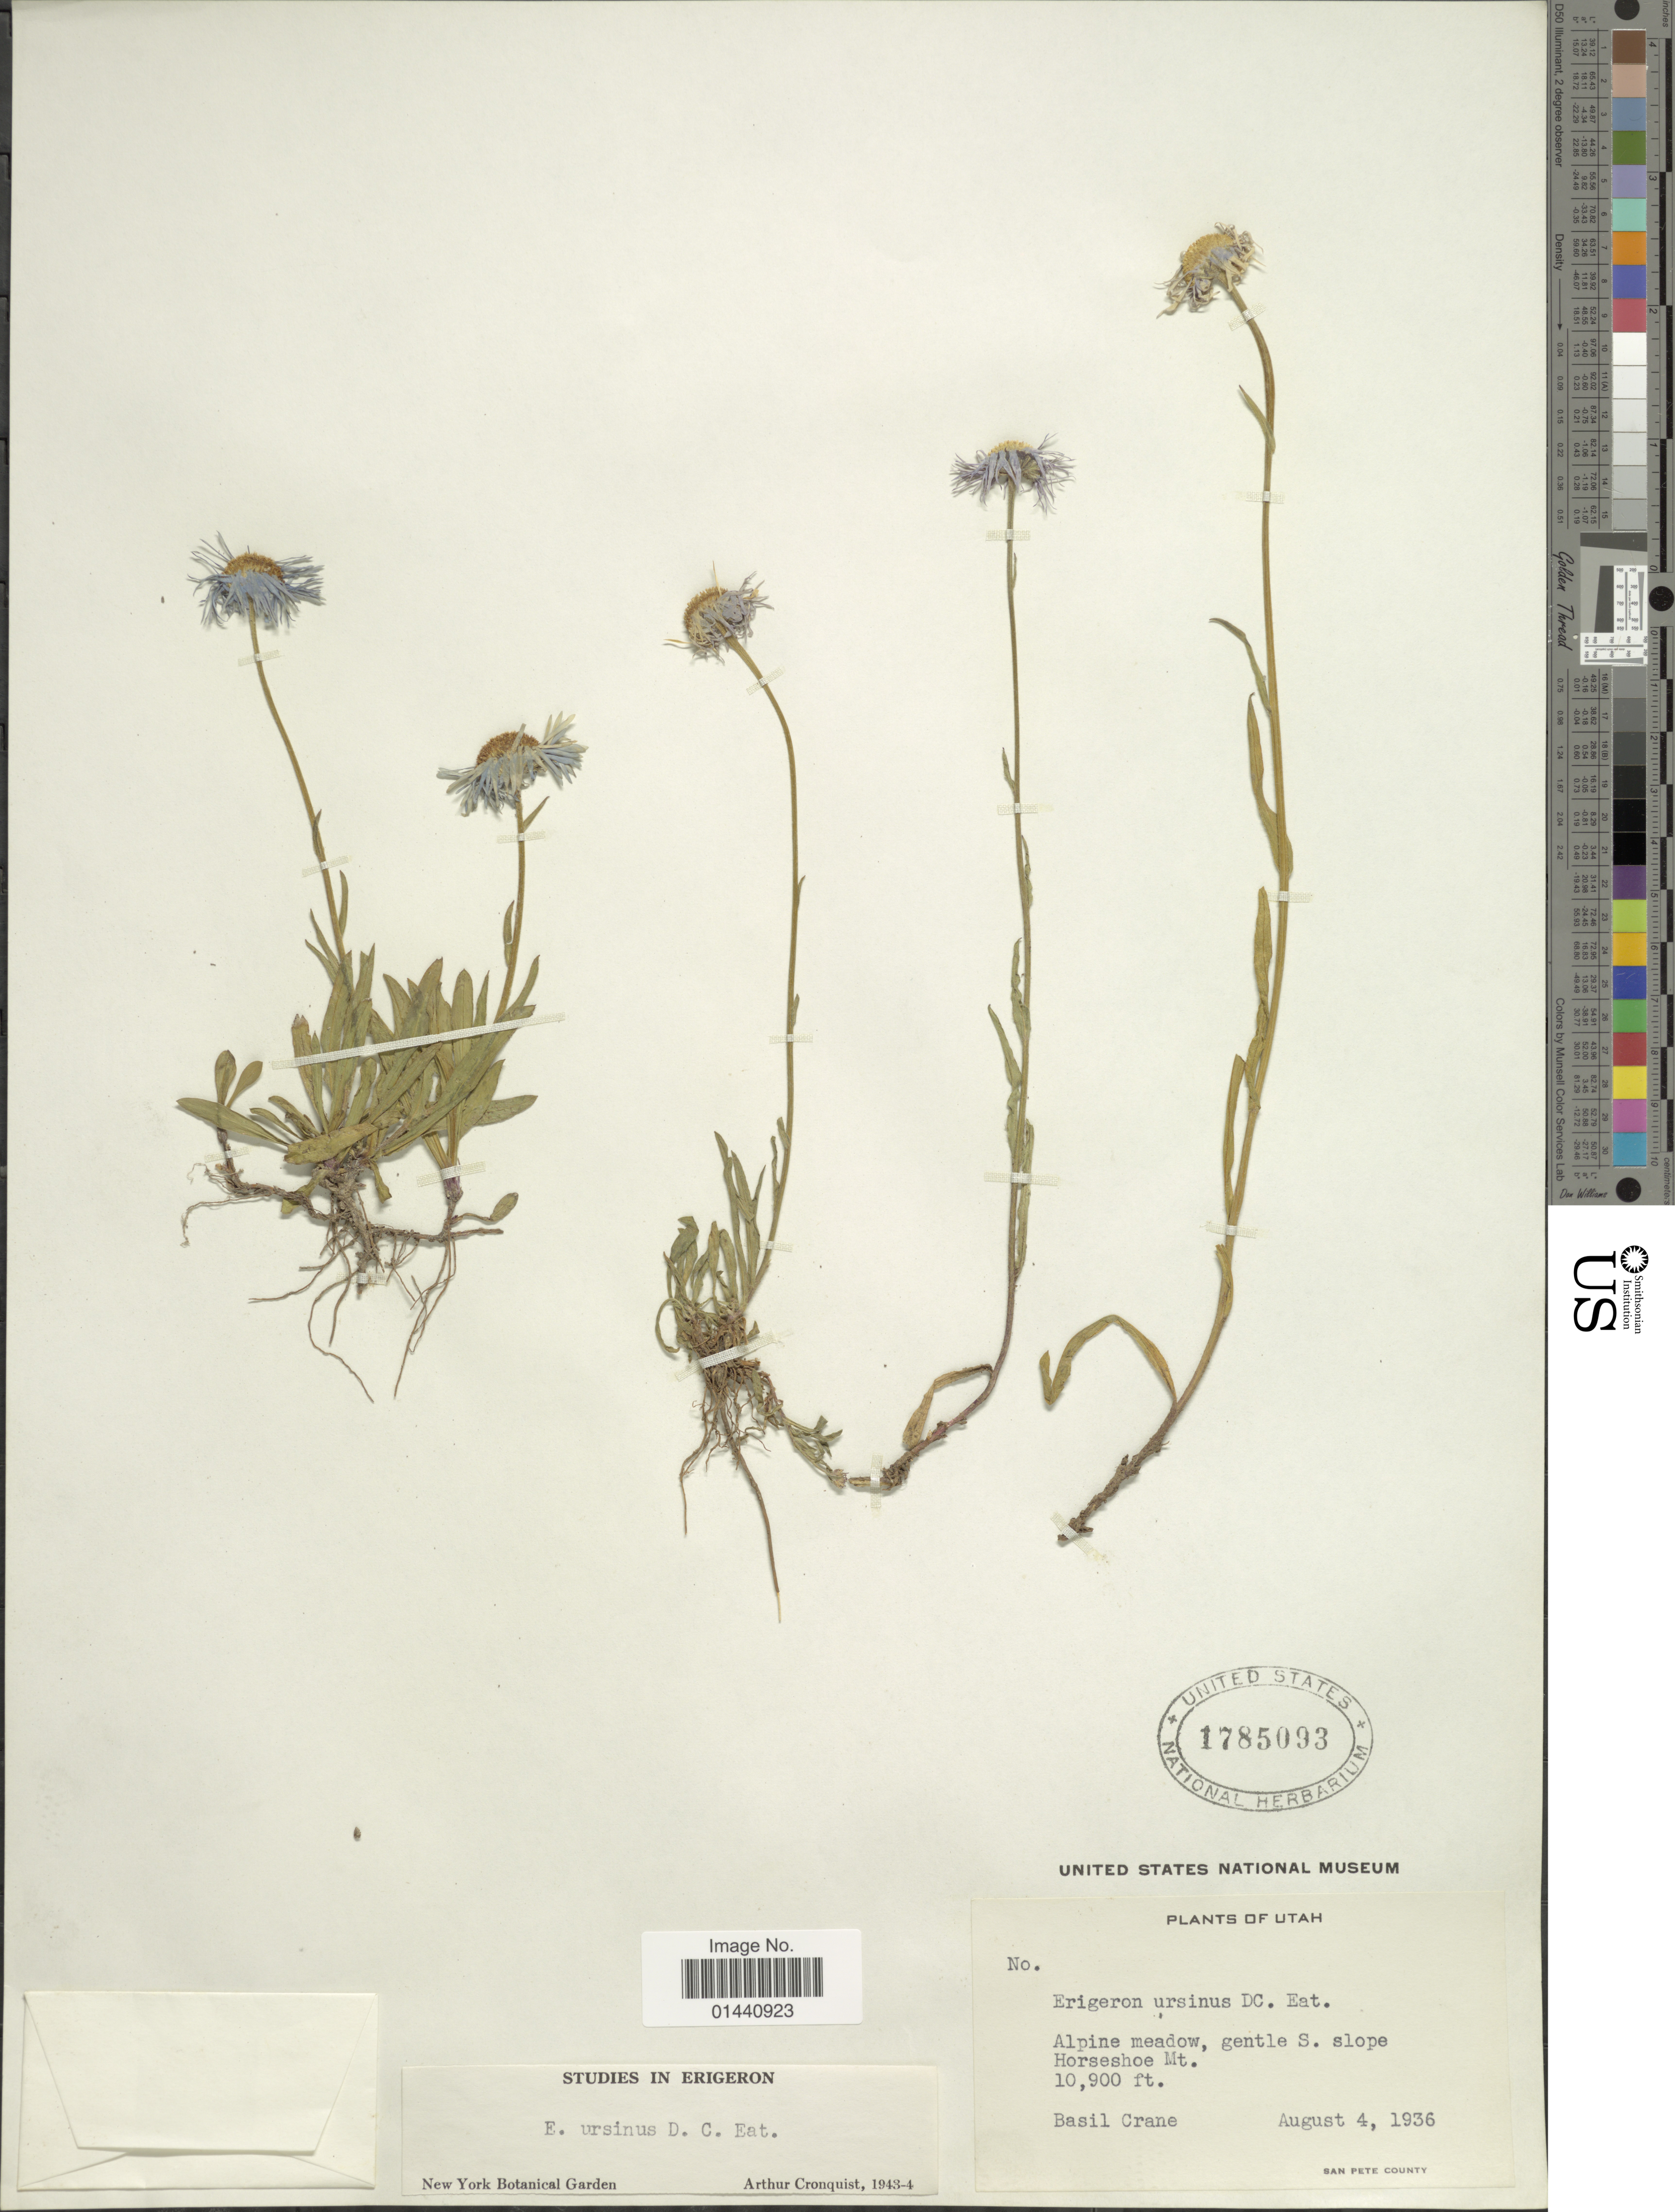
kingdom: Plantae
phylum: Tracheophyta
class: Magnoliopsida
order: Asterales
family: Asteraceae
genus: Erigeron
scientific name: Erigeron ursinus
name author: D.C. Eaton in C. King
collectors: B. Crane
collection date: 1936-08-04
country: United States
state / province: Utah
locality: Gentle S. slope Horseshoe Mt.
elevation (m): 3322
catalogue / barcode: US 1785093